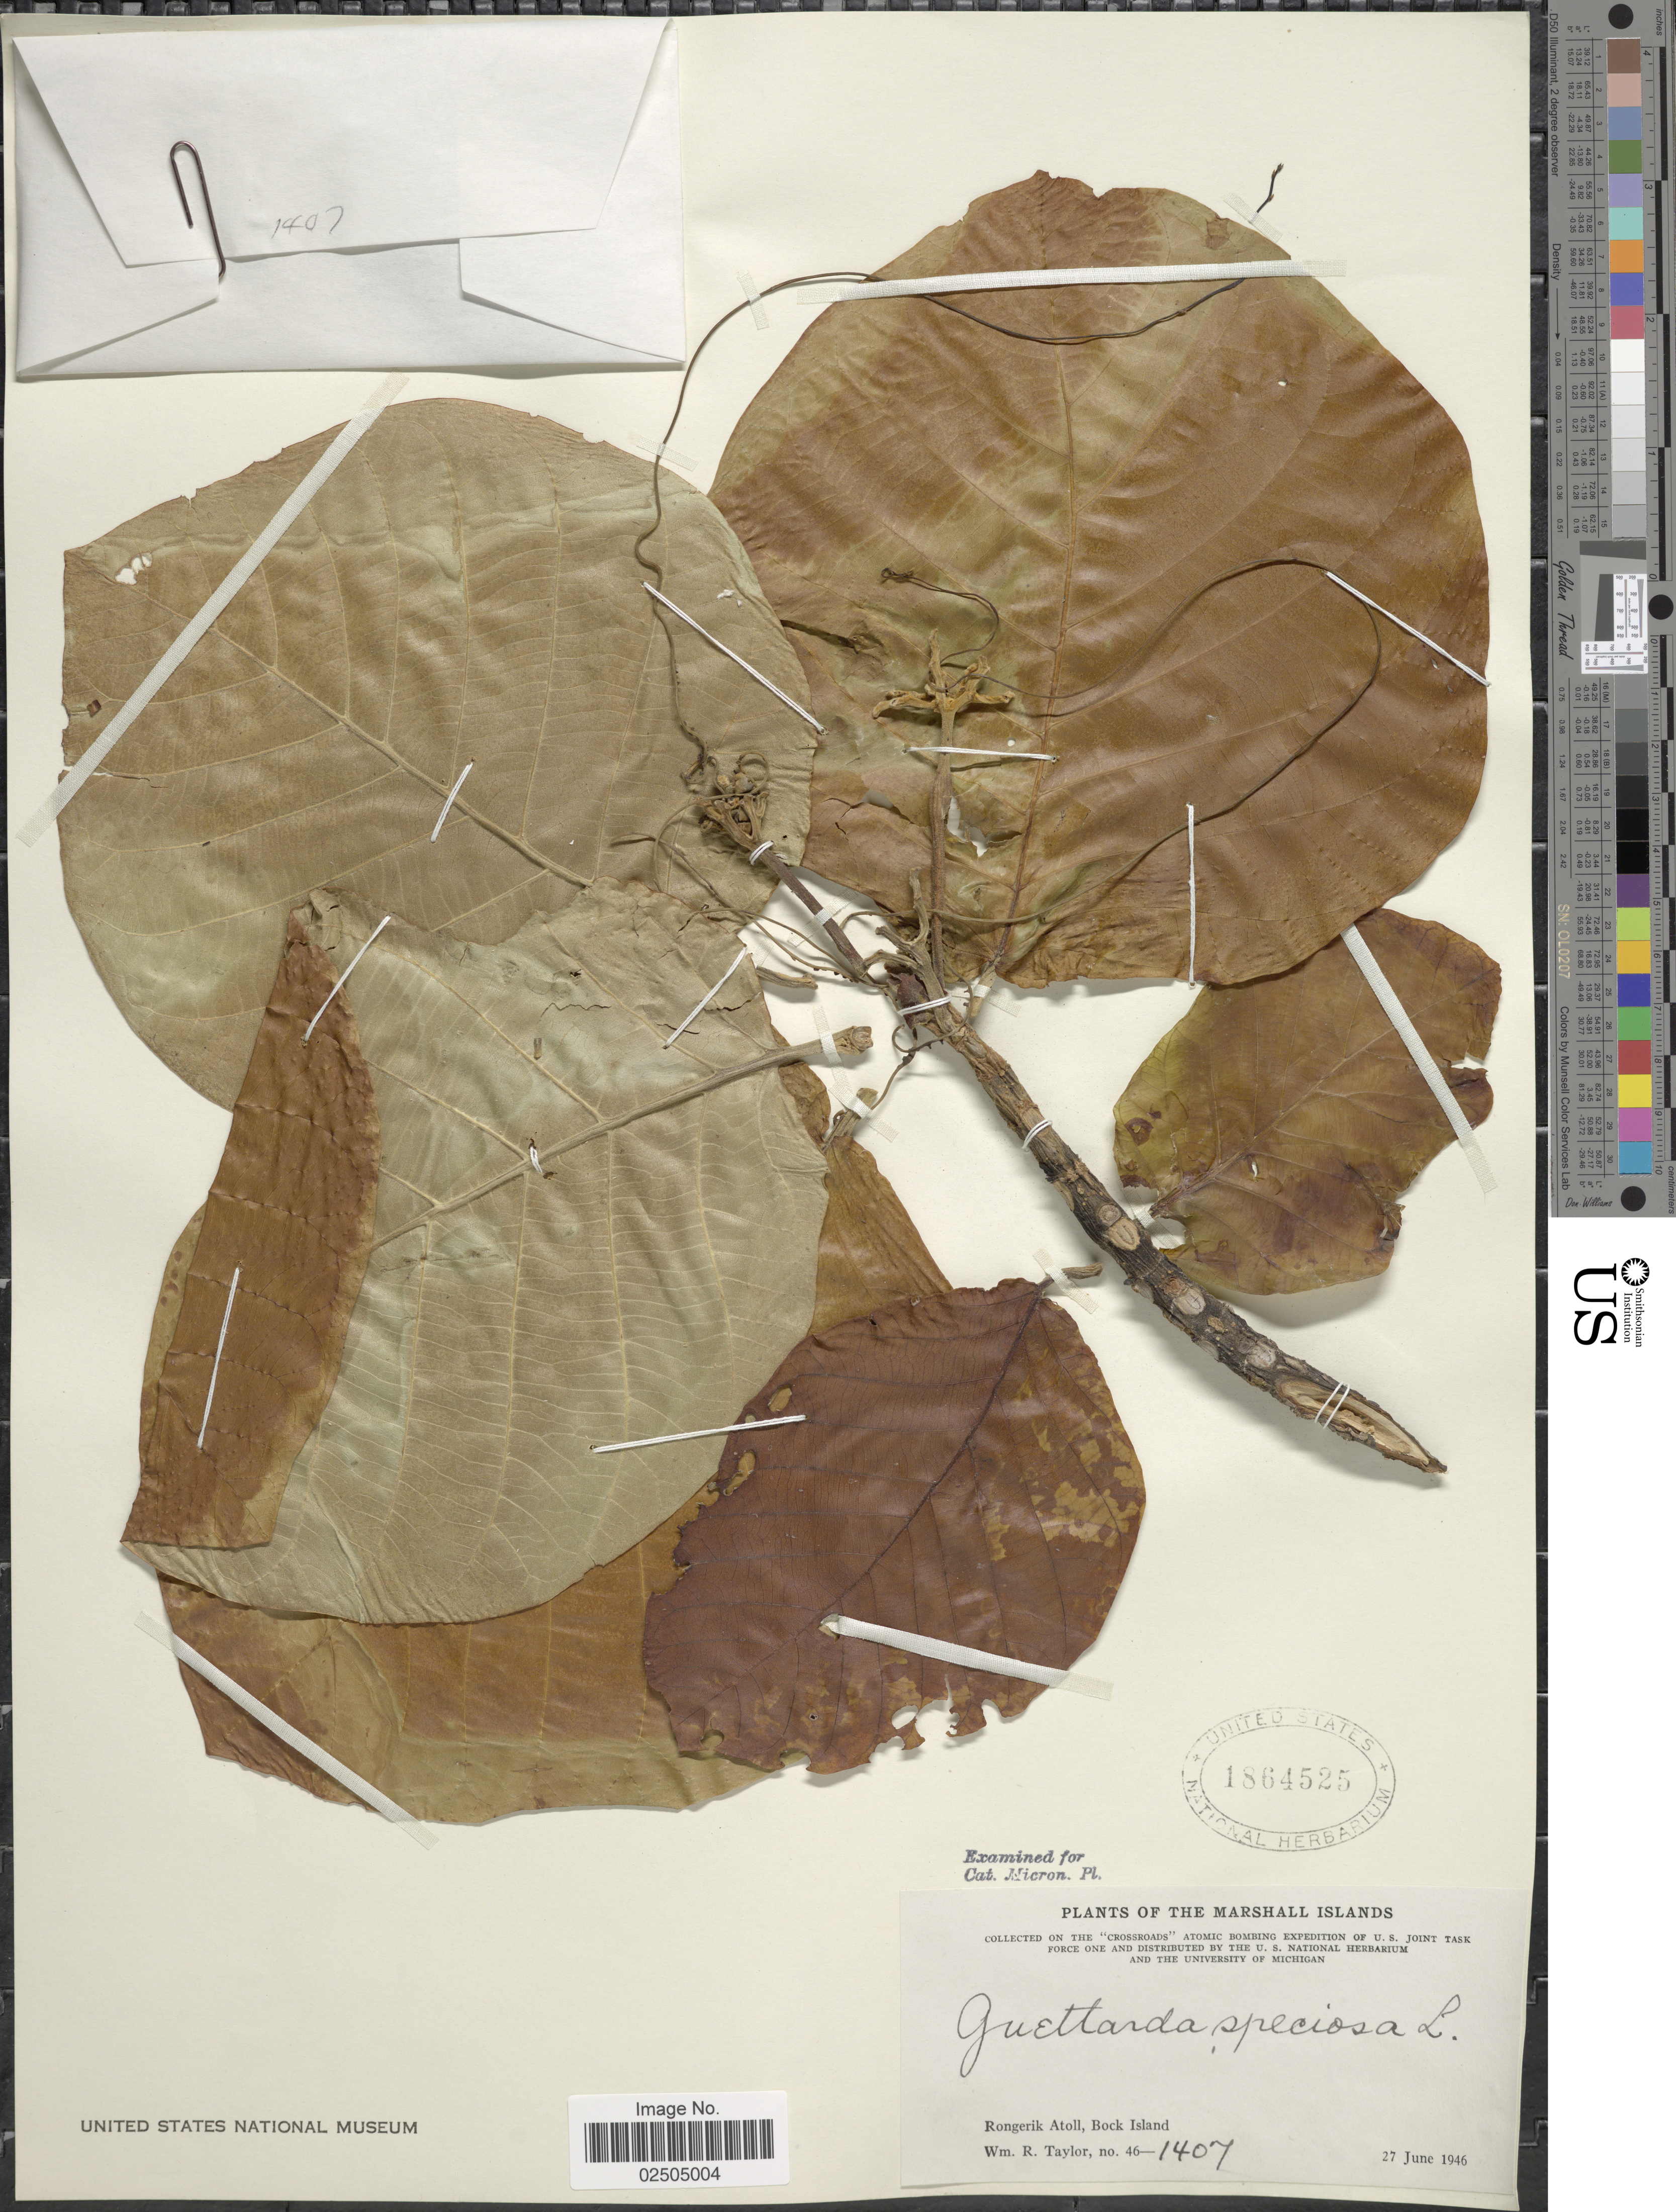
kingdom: Plantae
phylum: Tracheophyta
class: Magnoliopsida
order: Gentianales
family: Rubiaceae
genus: Guettarda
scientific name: Guettarda speciosa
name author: L.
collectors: W. R. Taylor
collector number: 46-1407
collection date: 1946-06-27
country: Marshall Islands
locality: The Marshall Islands, Rongerik Atoll, Bock Island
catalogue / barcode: US 1864525